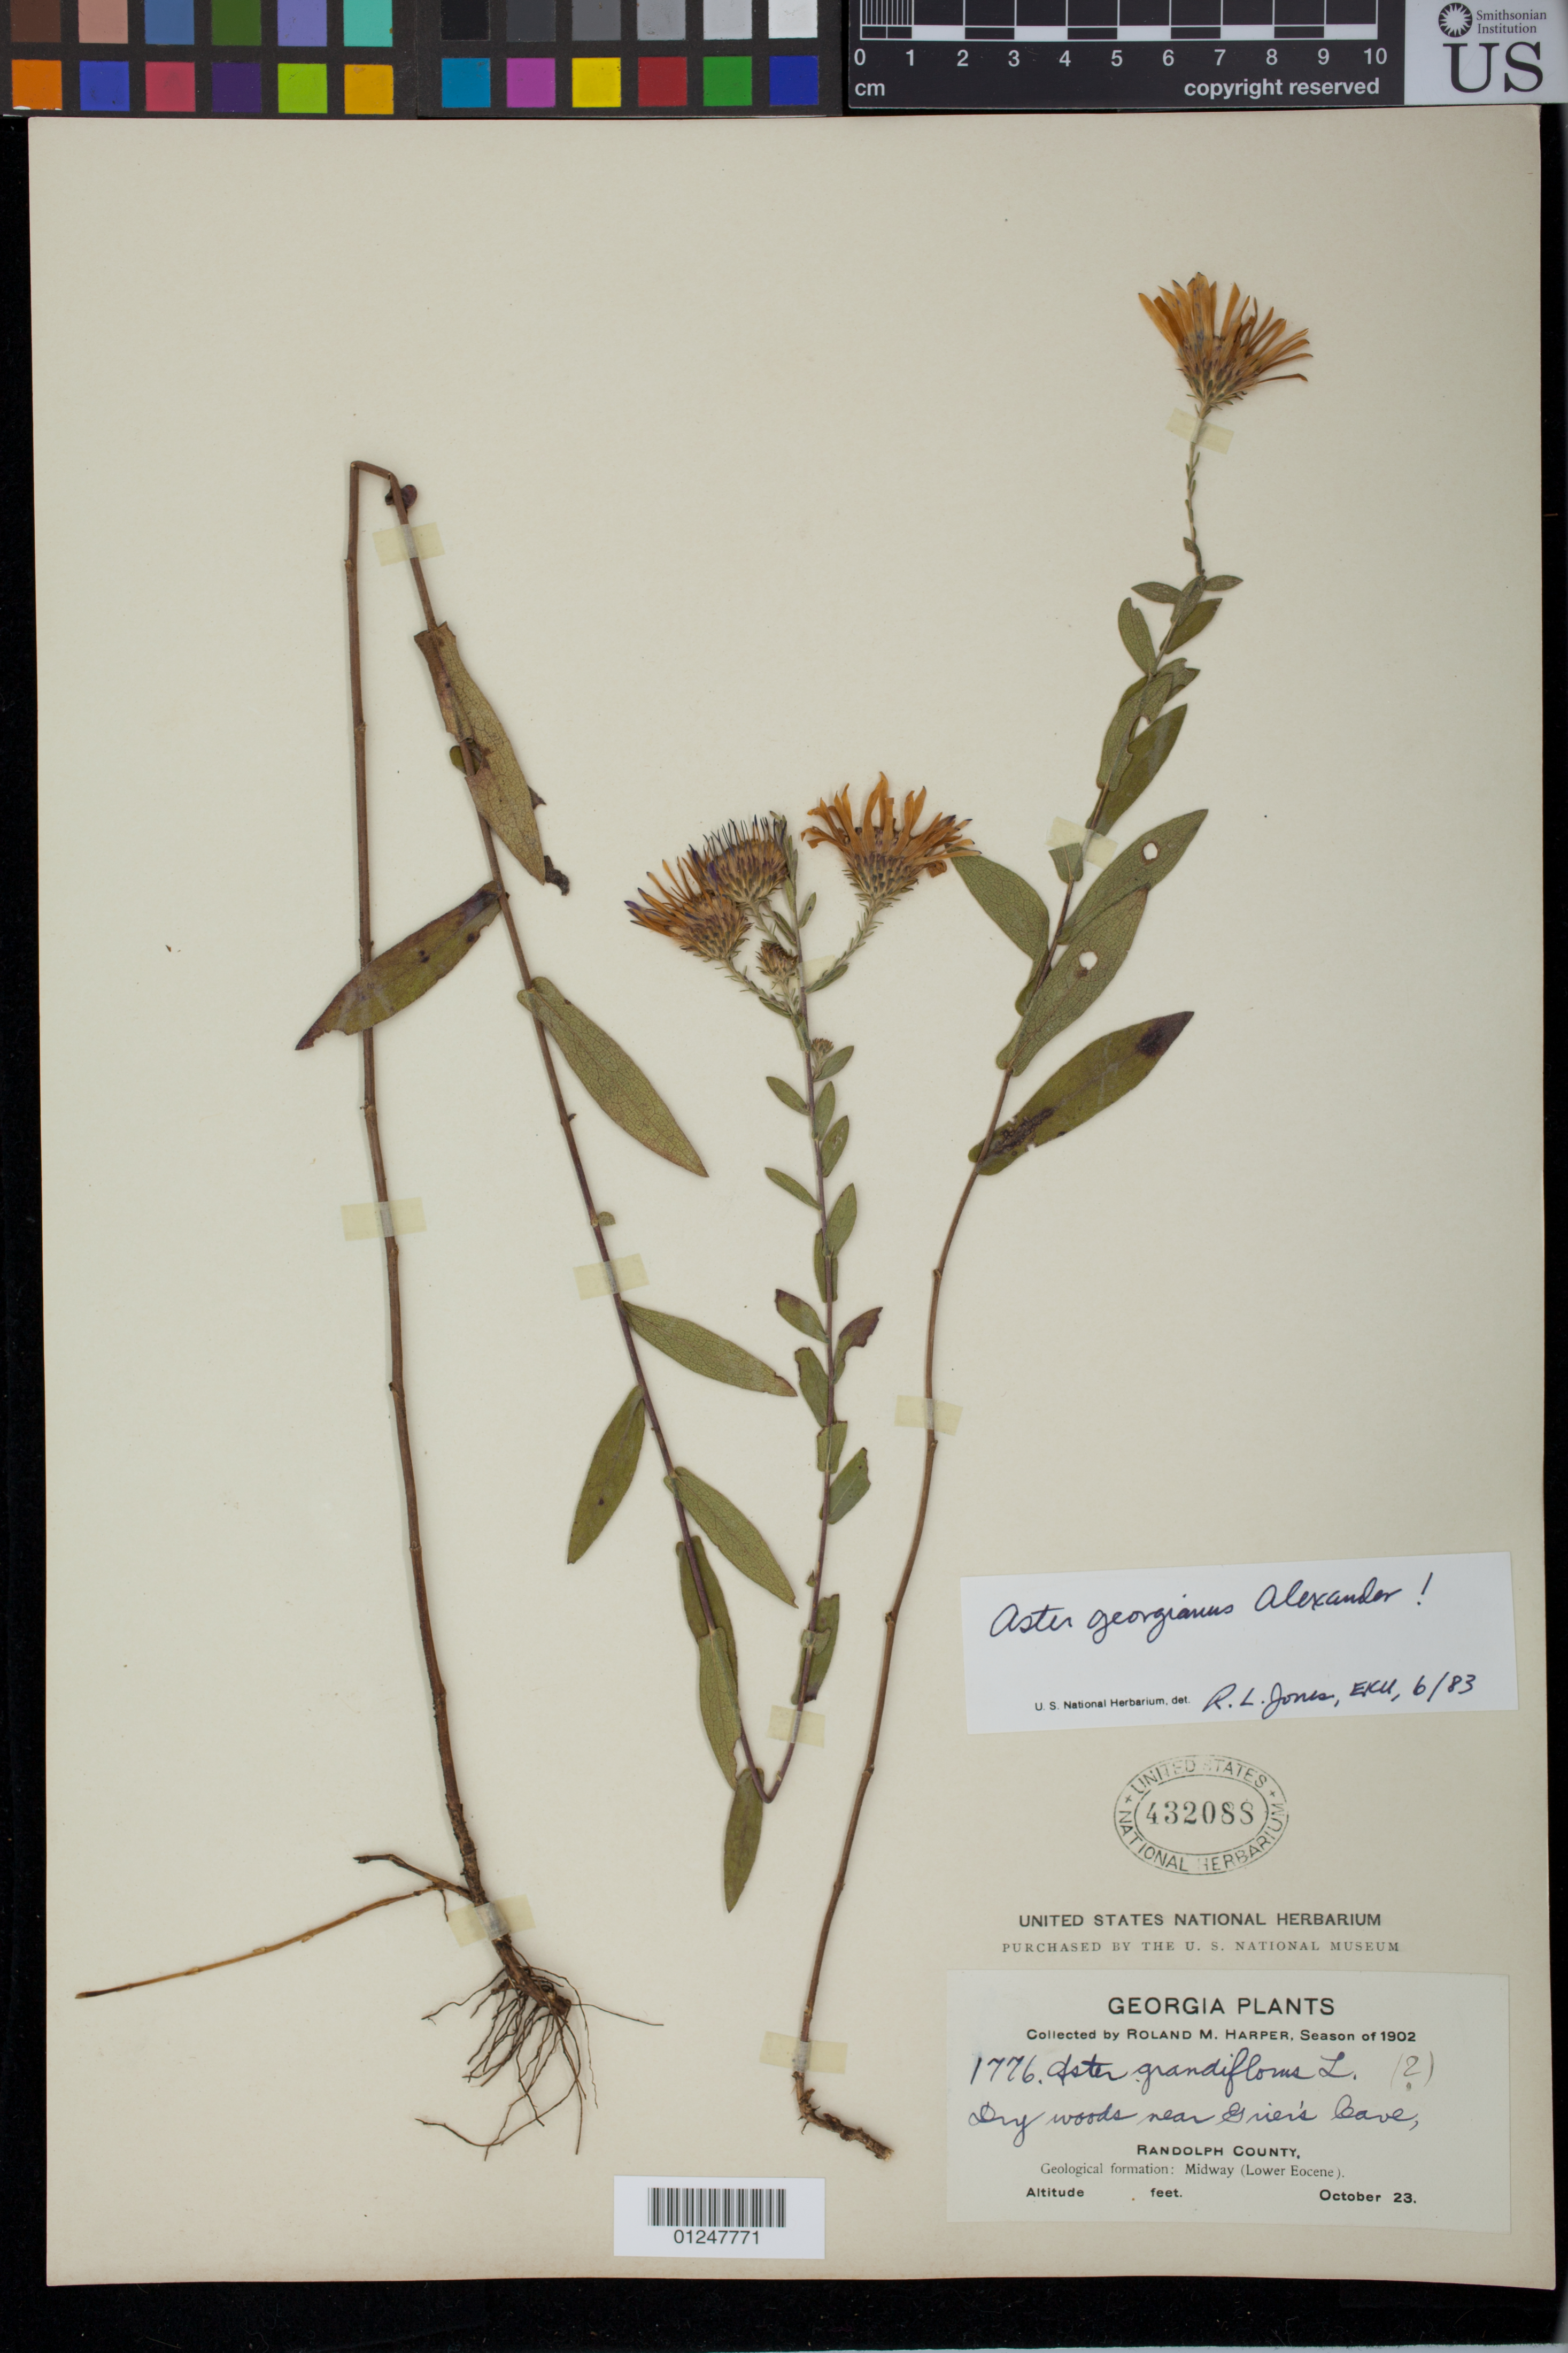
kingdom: Plantae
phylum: Tracheophyta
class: Magnoliopsida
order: Asterales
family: Asteraceae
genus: Aster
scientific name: Aster georgianus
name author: Alexander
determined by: Jones, R. L.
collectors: R. M. Harper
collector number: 1776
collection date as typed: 23 Oct 1902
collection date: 1902-10-23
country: United States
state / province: Georgia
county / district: Randolph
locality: Griers Cave.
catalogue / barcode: US 432088